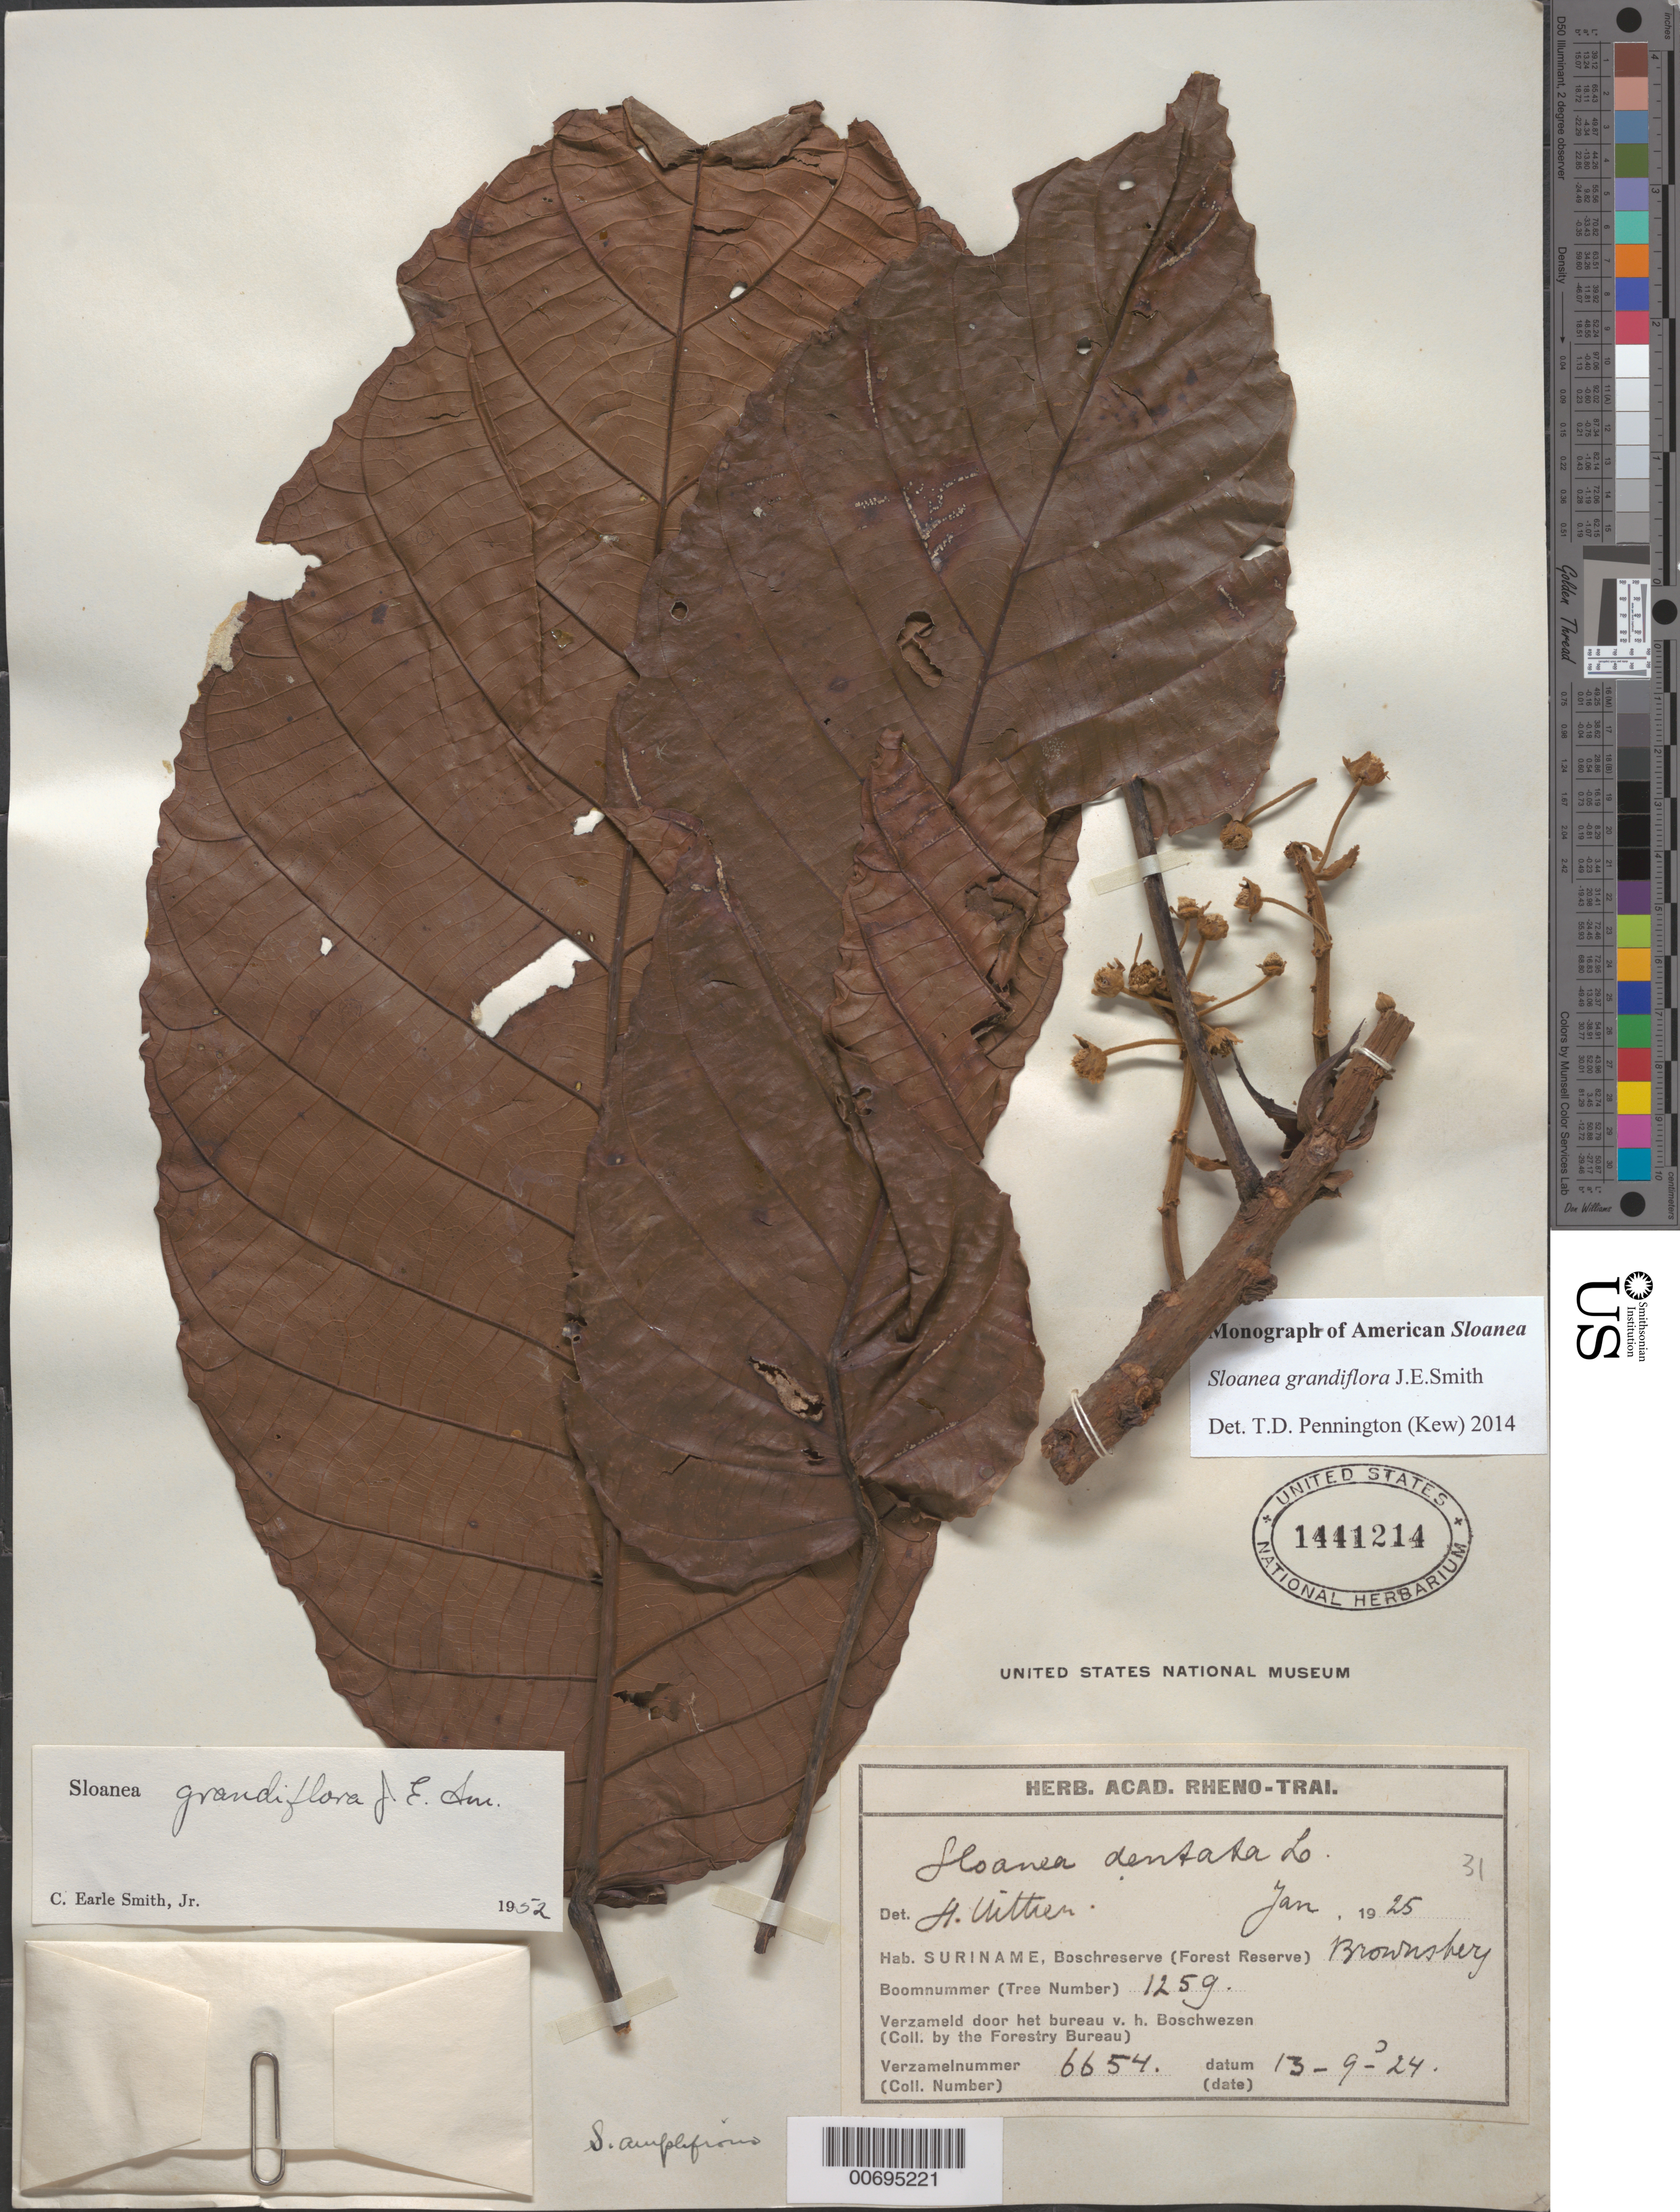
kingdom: Plantae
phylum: Tracheophyta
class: Magnoliopsida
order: Oxalidales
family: Elaeocarpaceae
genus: Sloanea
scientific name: Sloanea grandiflora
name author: Sm.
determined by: Pennington, T. D., (K)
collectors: Forestry Bureau-Surinam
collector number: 6654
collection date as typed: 13-Sep-24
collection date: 1924-09-13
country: Suriname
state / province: Brokopondo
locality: Brownsberg, Forest Reserve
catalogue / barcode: US 1441214